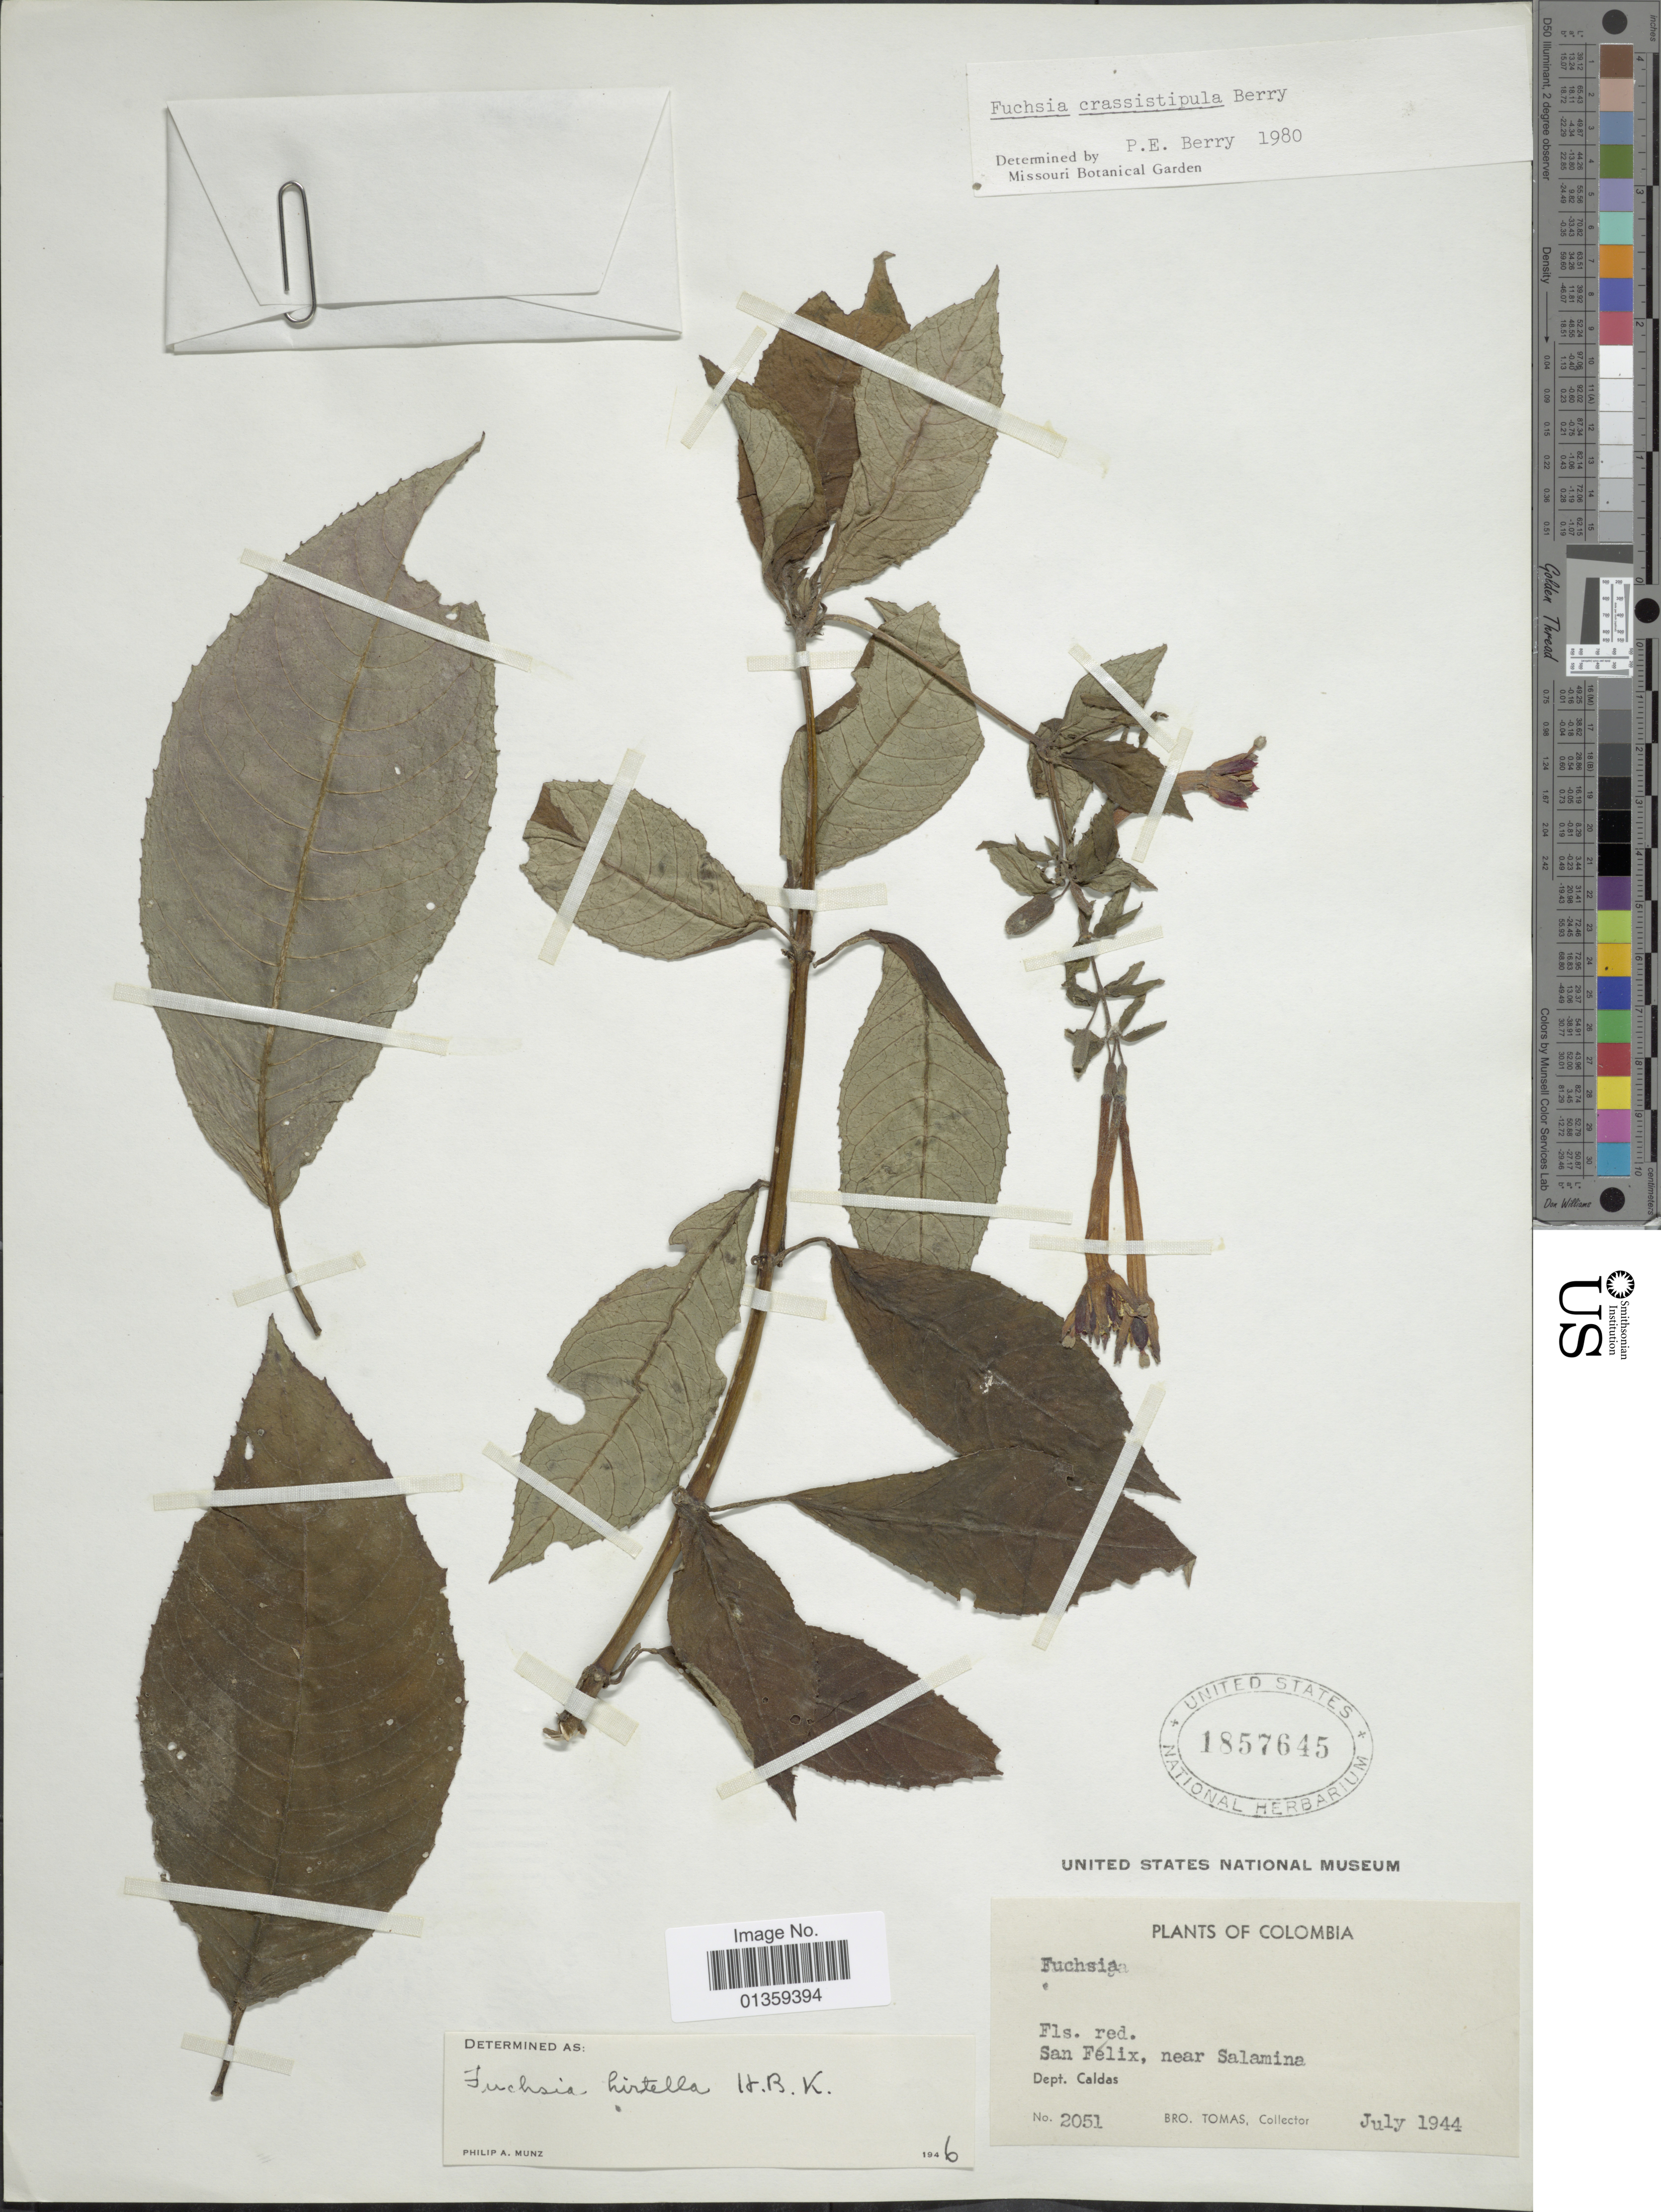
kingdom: Plantae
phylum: Tracheophyta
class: Magnoliopsida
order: Myrtales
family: Onagraceae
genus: Fuchsia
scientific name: Fuchsia crassistipula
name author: P.E. Berry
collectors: B. Tomas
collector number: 2051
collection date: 1944-07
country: Colombia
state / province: Caldas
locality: San Felix, near Salamina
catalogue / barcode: US 1857645